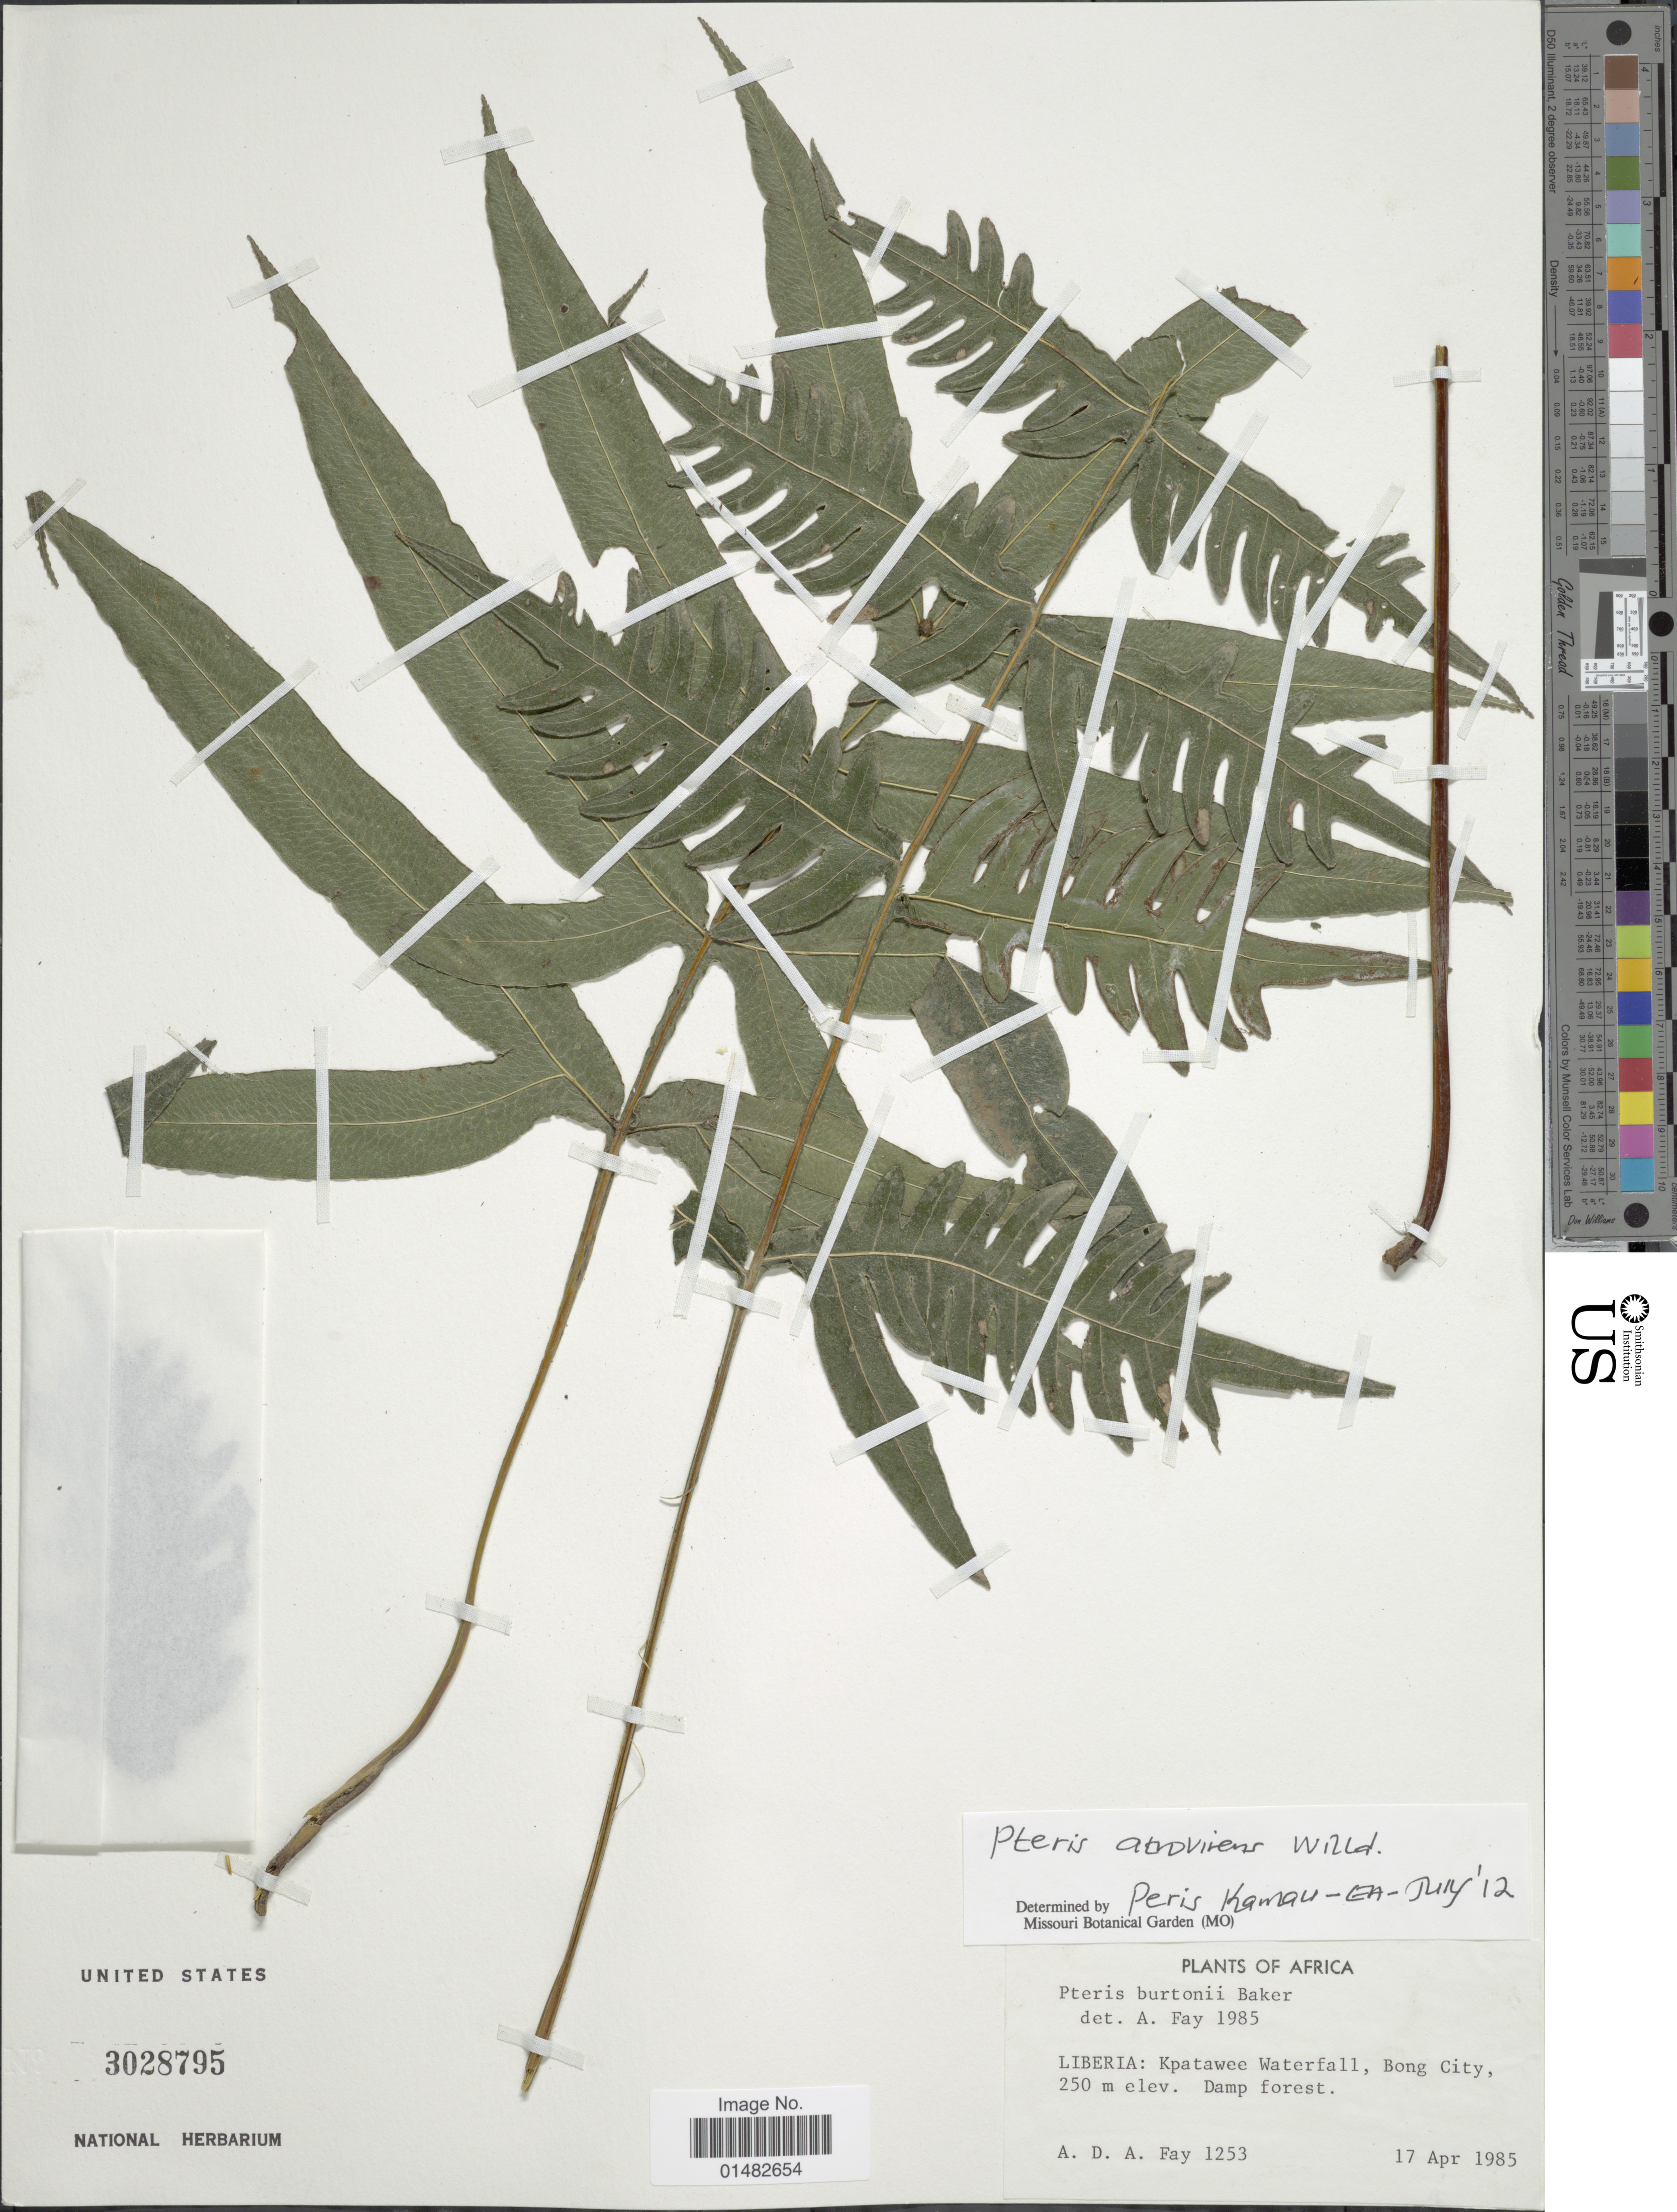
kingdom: Plantae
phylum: Tracheophyta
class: Polypodiopsida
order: Polypodiales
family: Pteridaceae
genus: Pteris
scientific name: Pteris atrovirens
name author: Willd.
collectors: A. Fay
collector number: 1253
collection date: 1985-04-17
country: Liberia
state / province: Bong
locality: Kpatawee Waterfall, Bong City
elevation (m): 250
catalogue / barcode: US 3028795